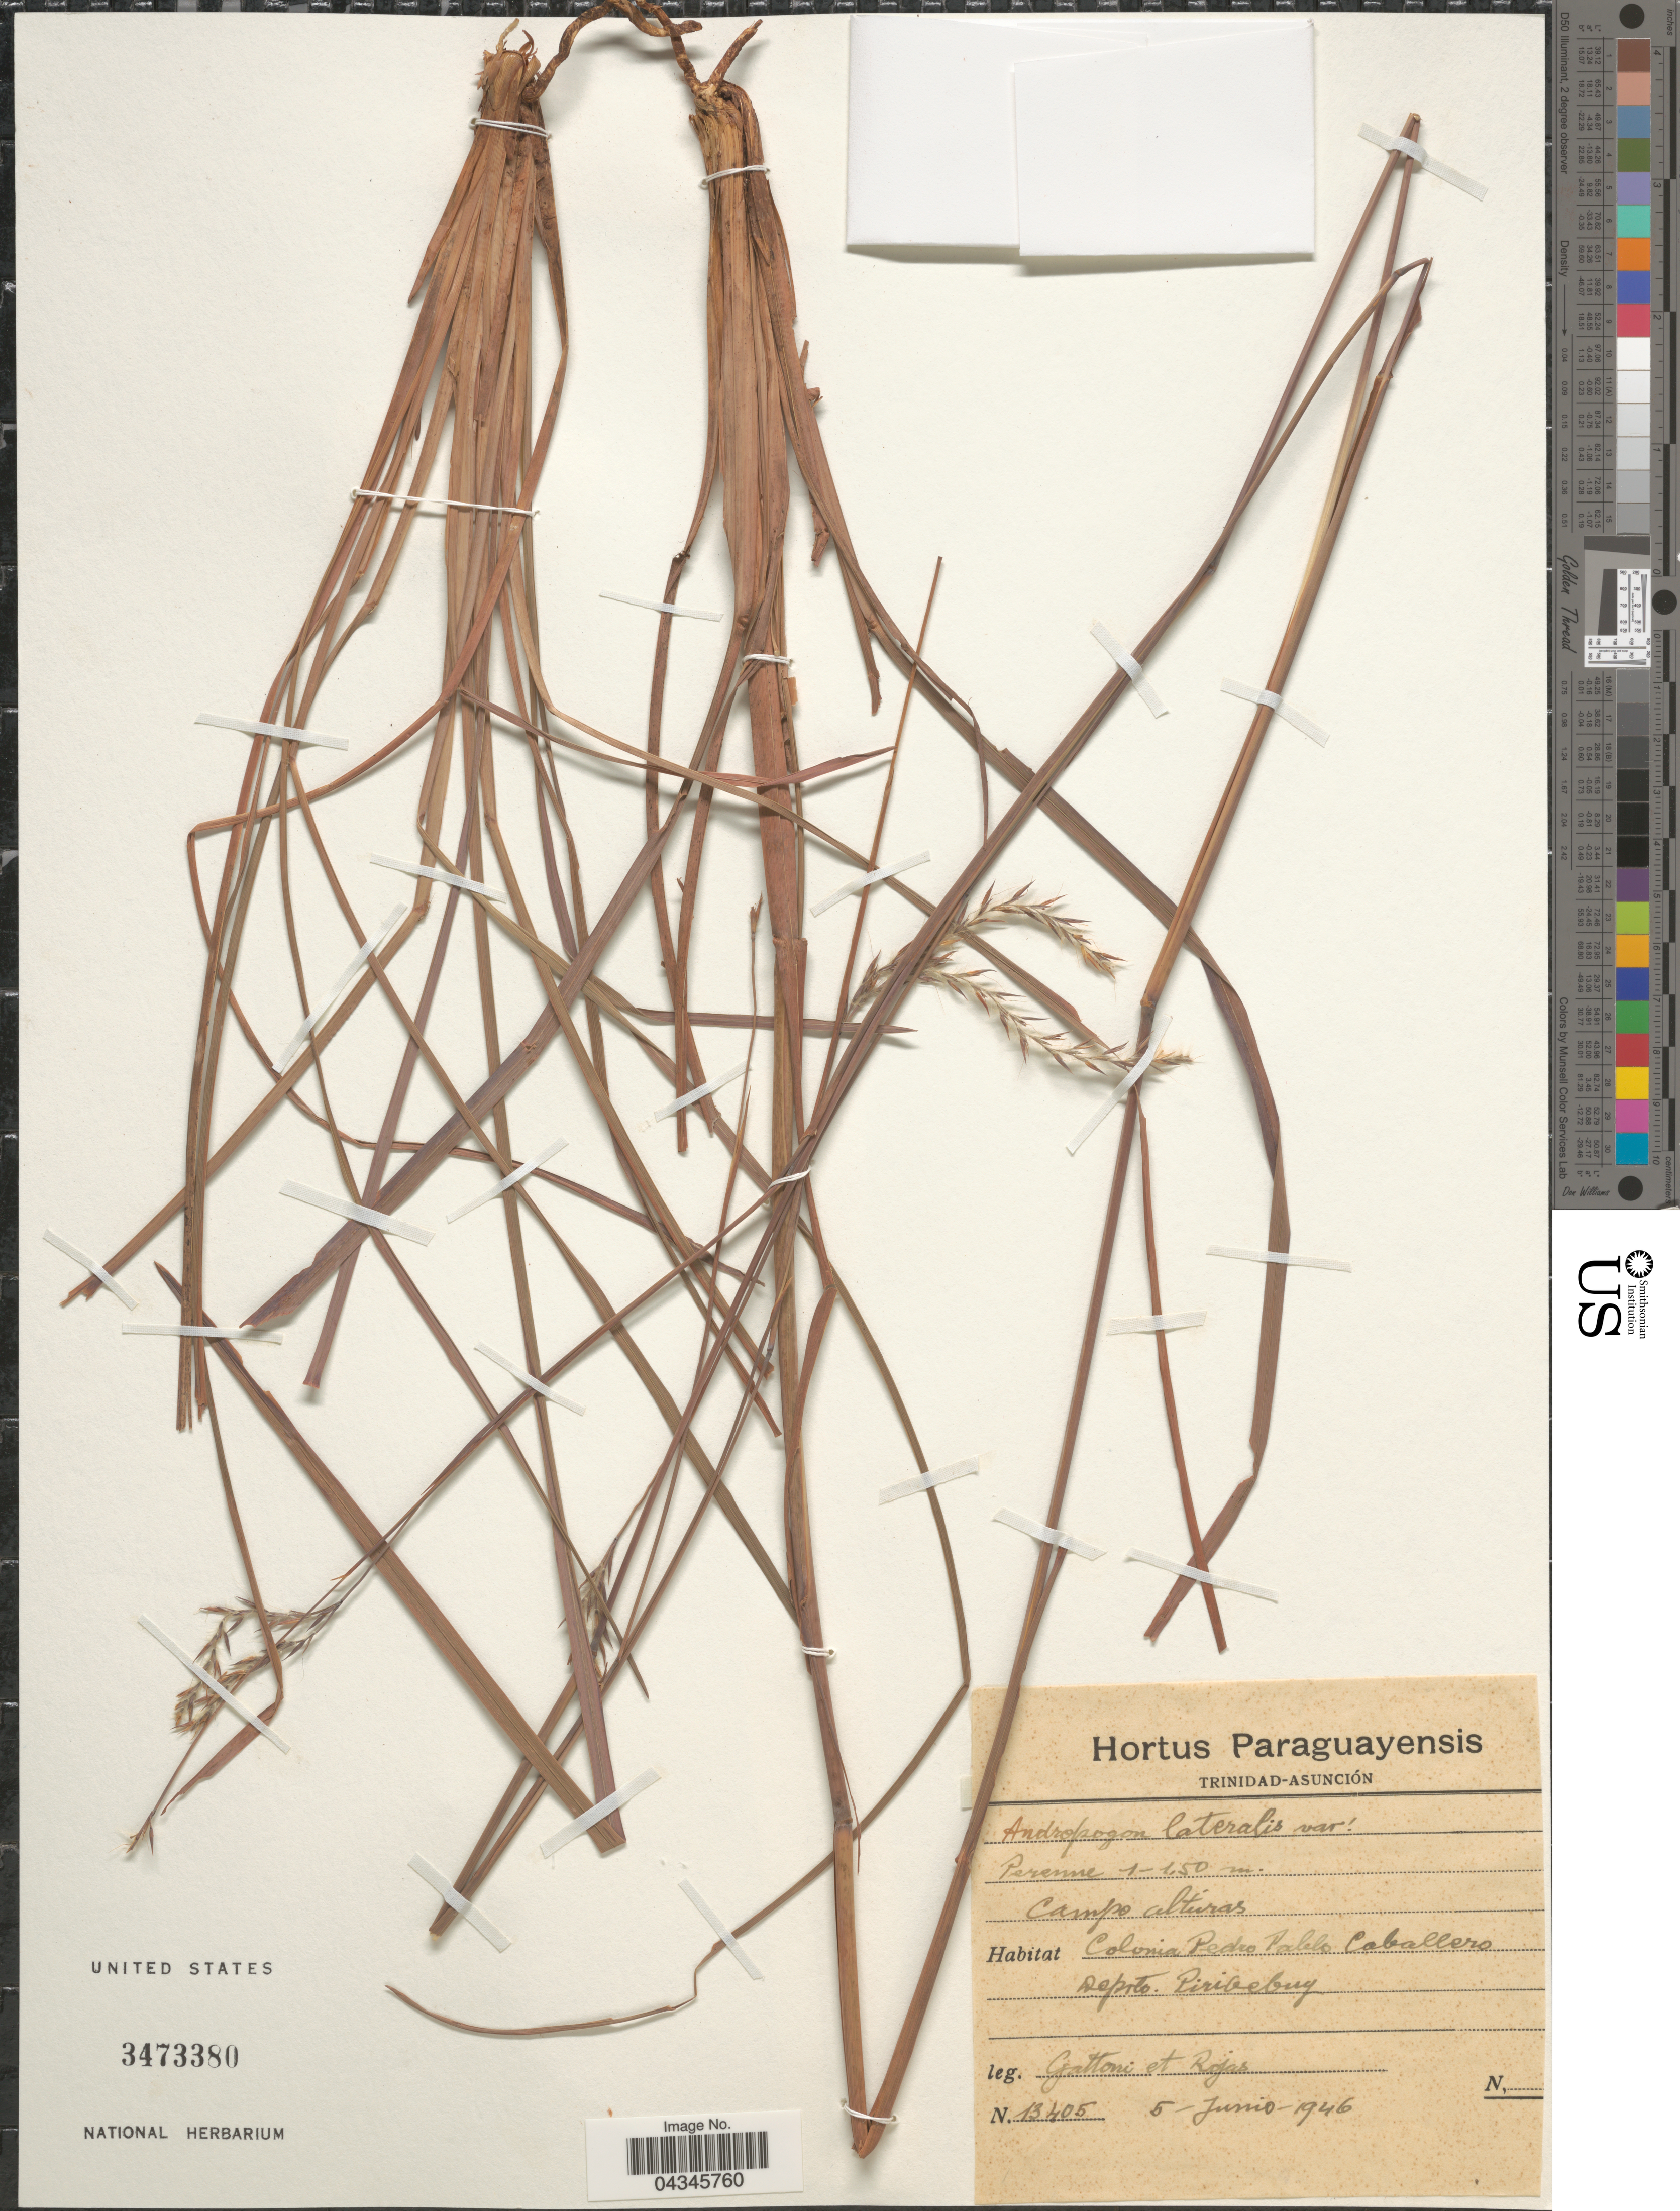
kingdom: Plantae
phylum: Tracheophyta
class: Liliopsida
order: Poales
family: Poaceae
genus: Andropogon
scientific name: Andropogon lateralis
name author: Nees in Mart.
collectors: Gattoni & Rojas, --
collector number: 13405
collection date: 1946-06-05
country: Paraguay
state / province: Asuncion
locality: Trinidad-Asunción. Colonia Pedro Pablo Caballero. Depto. Piribebuy.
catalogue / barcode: US 3473380